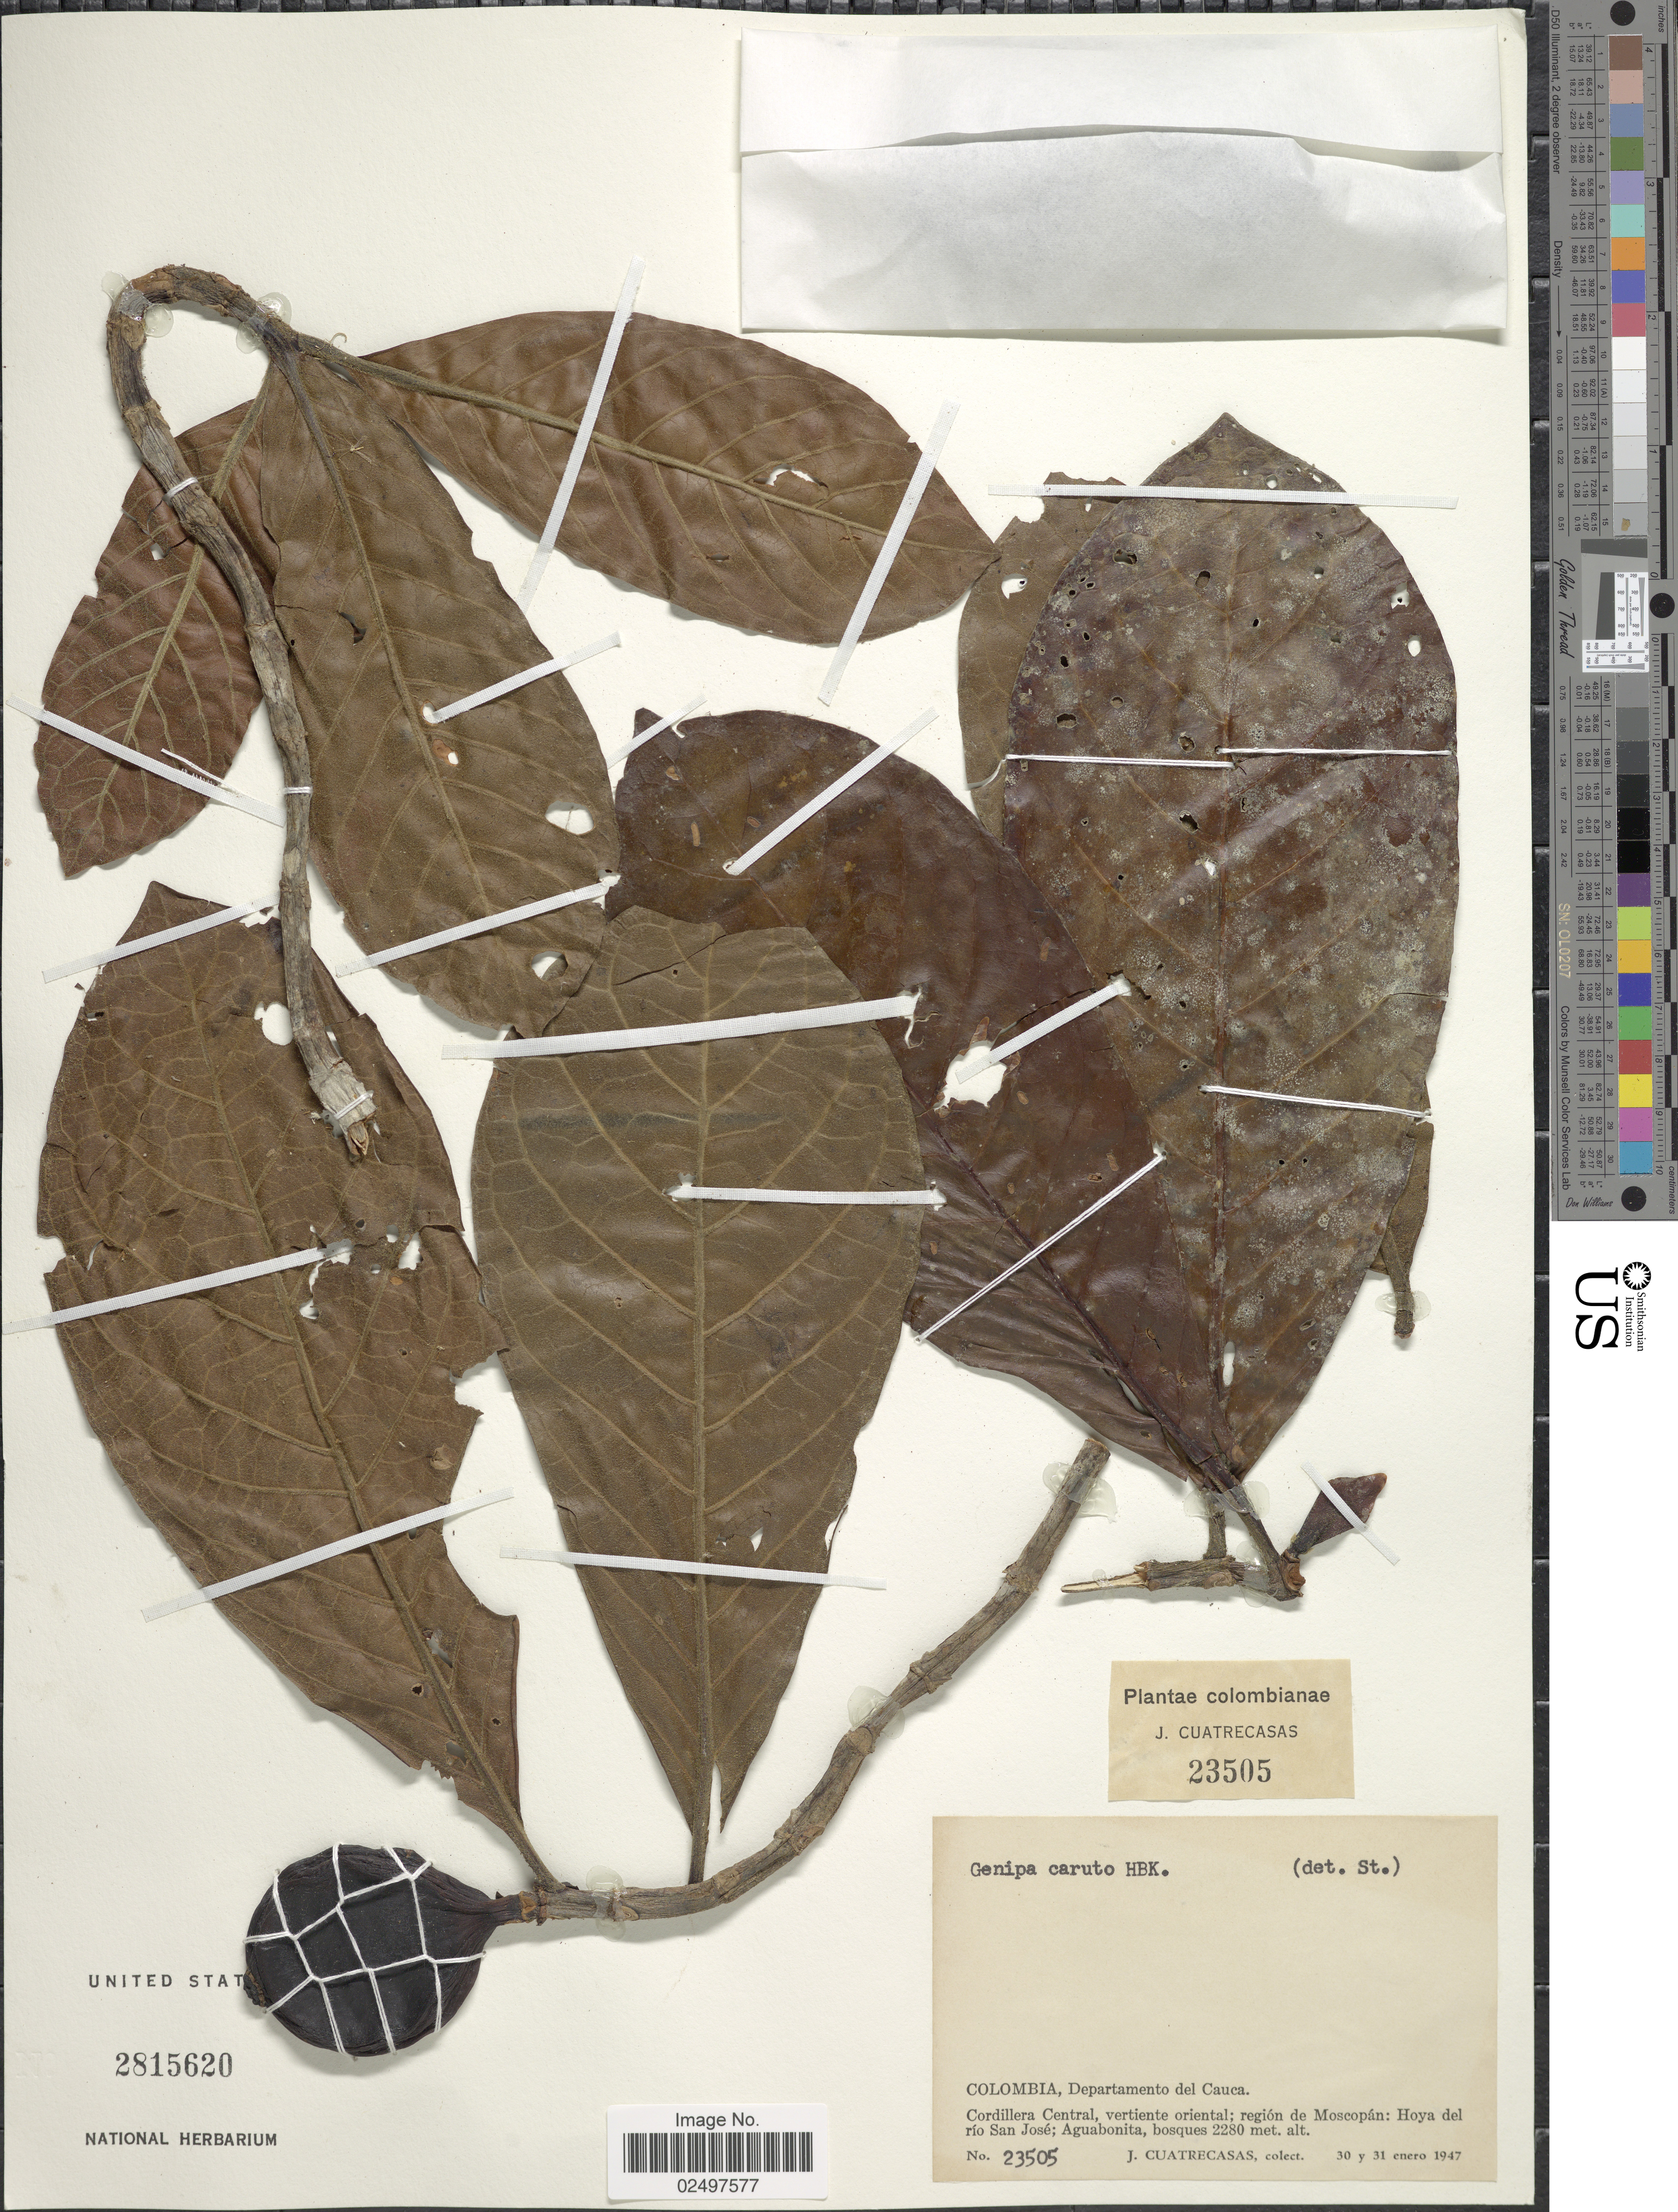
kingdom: Plantae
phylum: Tracheophyta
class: Magnoliopsida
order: Gentianales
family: Rubiaceae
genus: Genipa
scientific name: Genipa americana var. caruto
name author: (Kunth) K. Schum.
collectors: J. Cuatrecasas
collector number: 23505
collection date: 1947-01-30/1947-01-31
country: Colombia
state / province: Cauca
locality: Departamento del Cauca. Cordillera Central, vertiente oriental; region de Moscopan: Hoya del rio San Jose; Aguabonita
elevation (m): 2280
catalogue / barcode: US 2815620